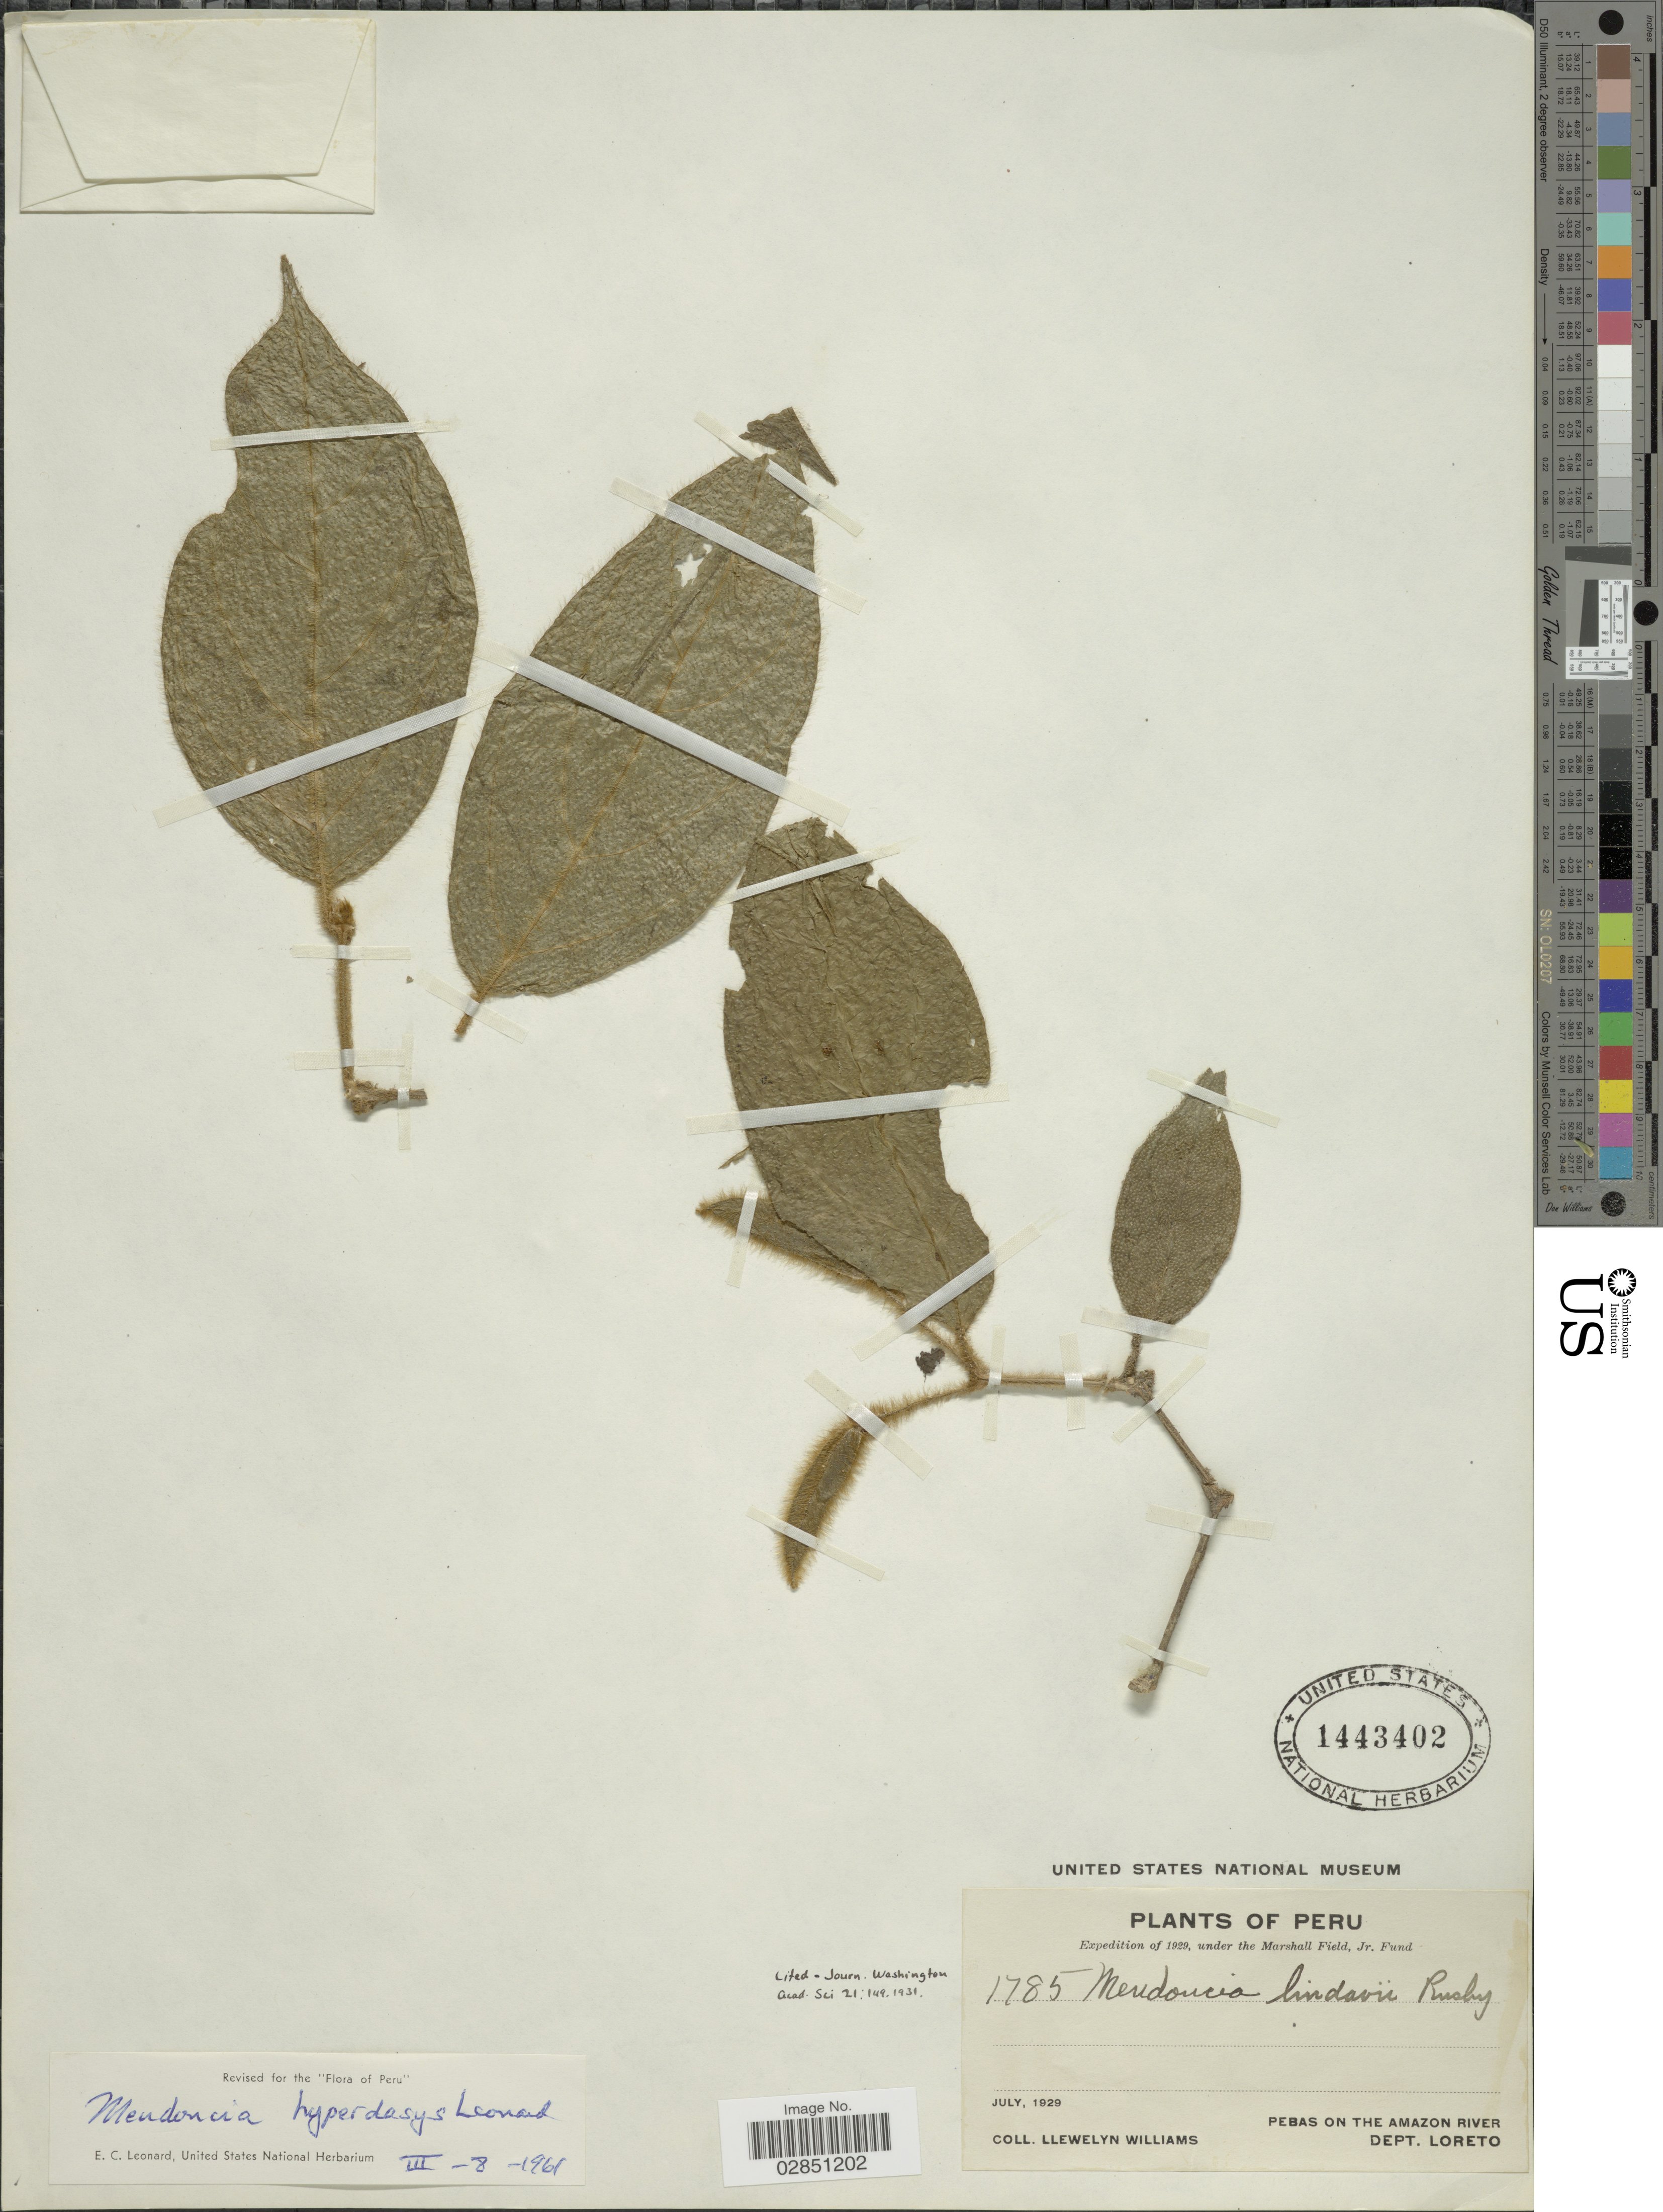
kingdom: Plantae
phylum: Tracheophyta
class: Magnoliopsida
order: Lamiales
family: Acanthaceae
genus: Mendoncia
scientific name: Mendoncia lindavii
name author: Rusby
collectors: Ll. Williams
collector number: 1785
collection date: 1929-07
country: Peru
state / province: Loreto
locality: Pebas on the Amazon River. Dept. Loreto.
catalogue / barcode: US 1443402